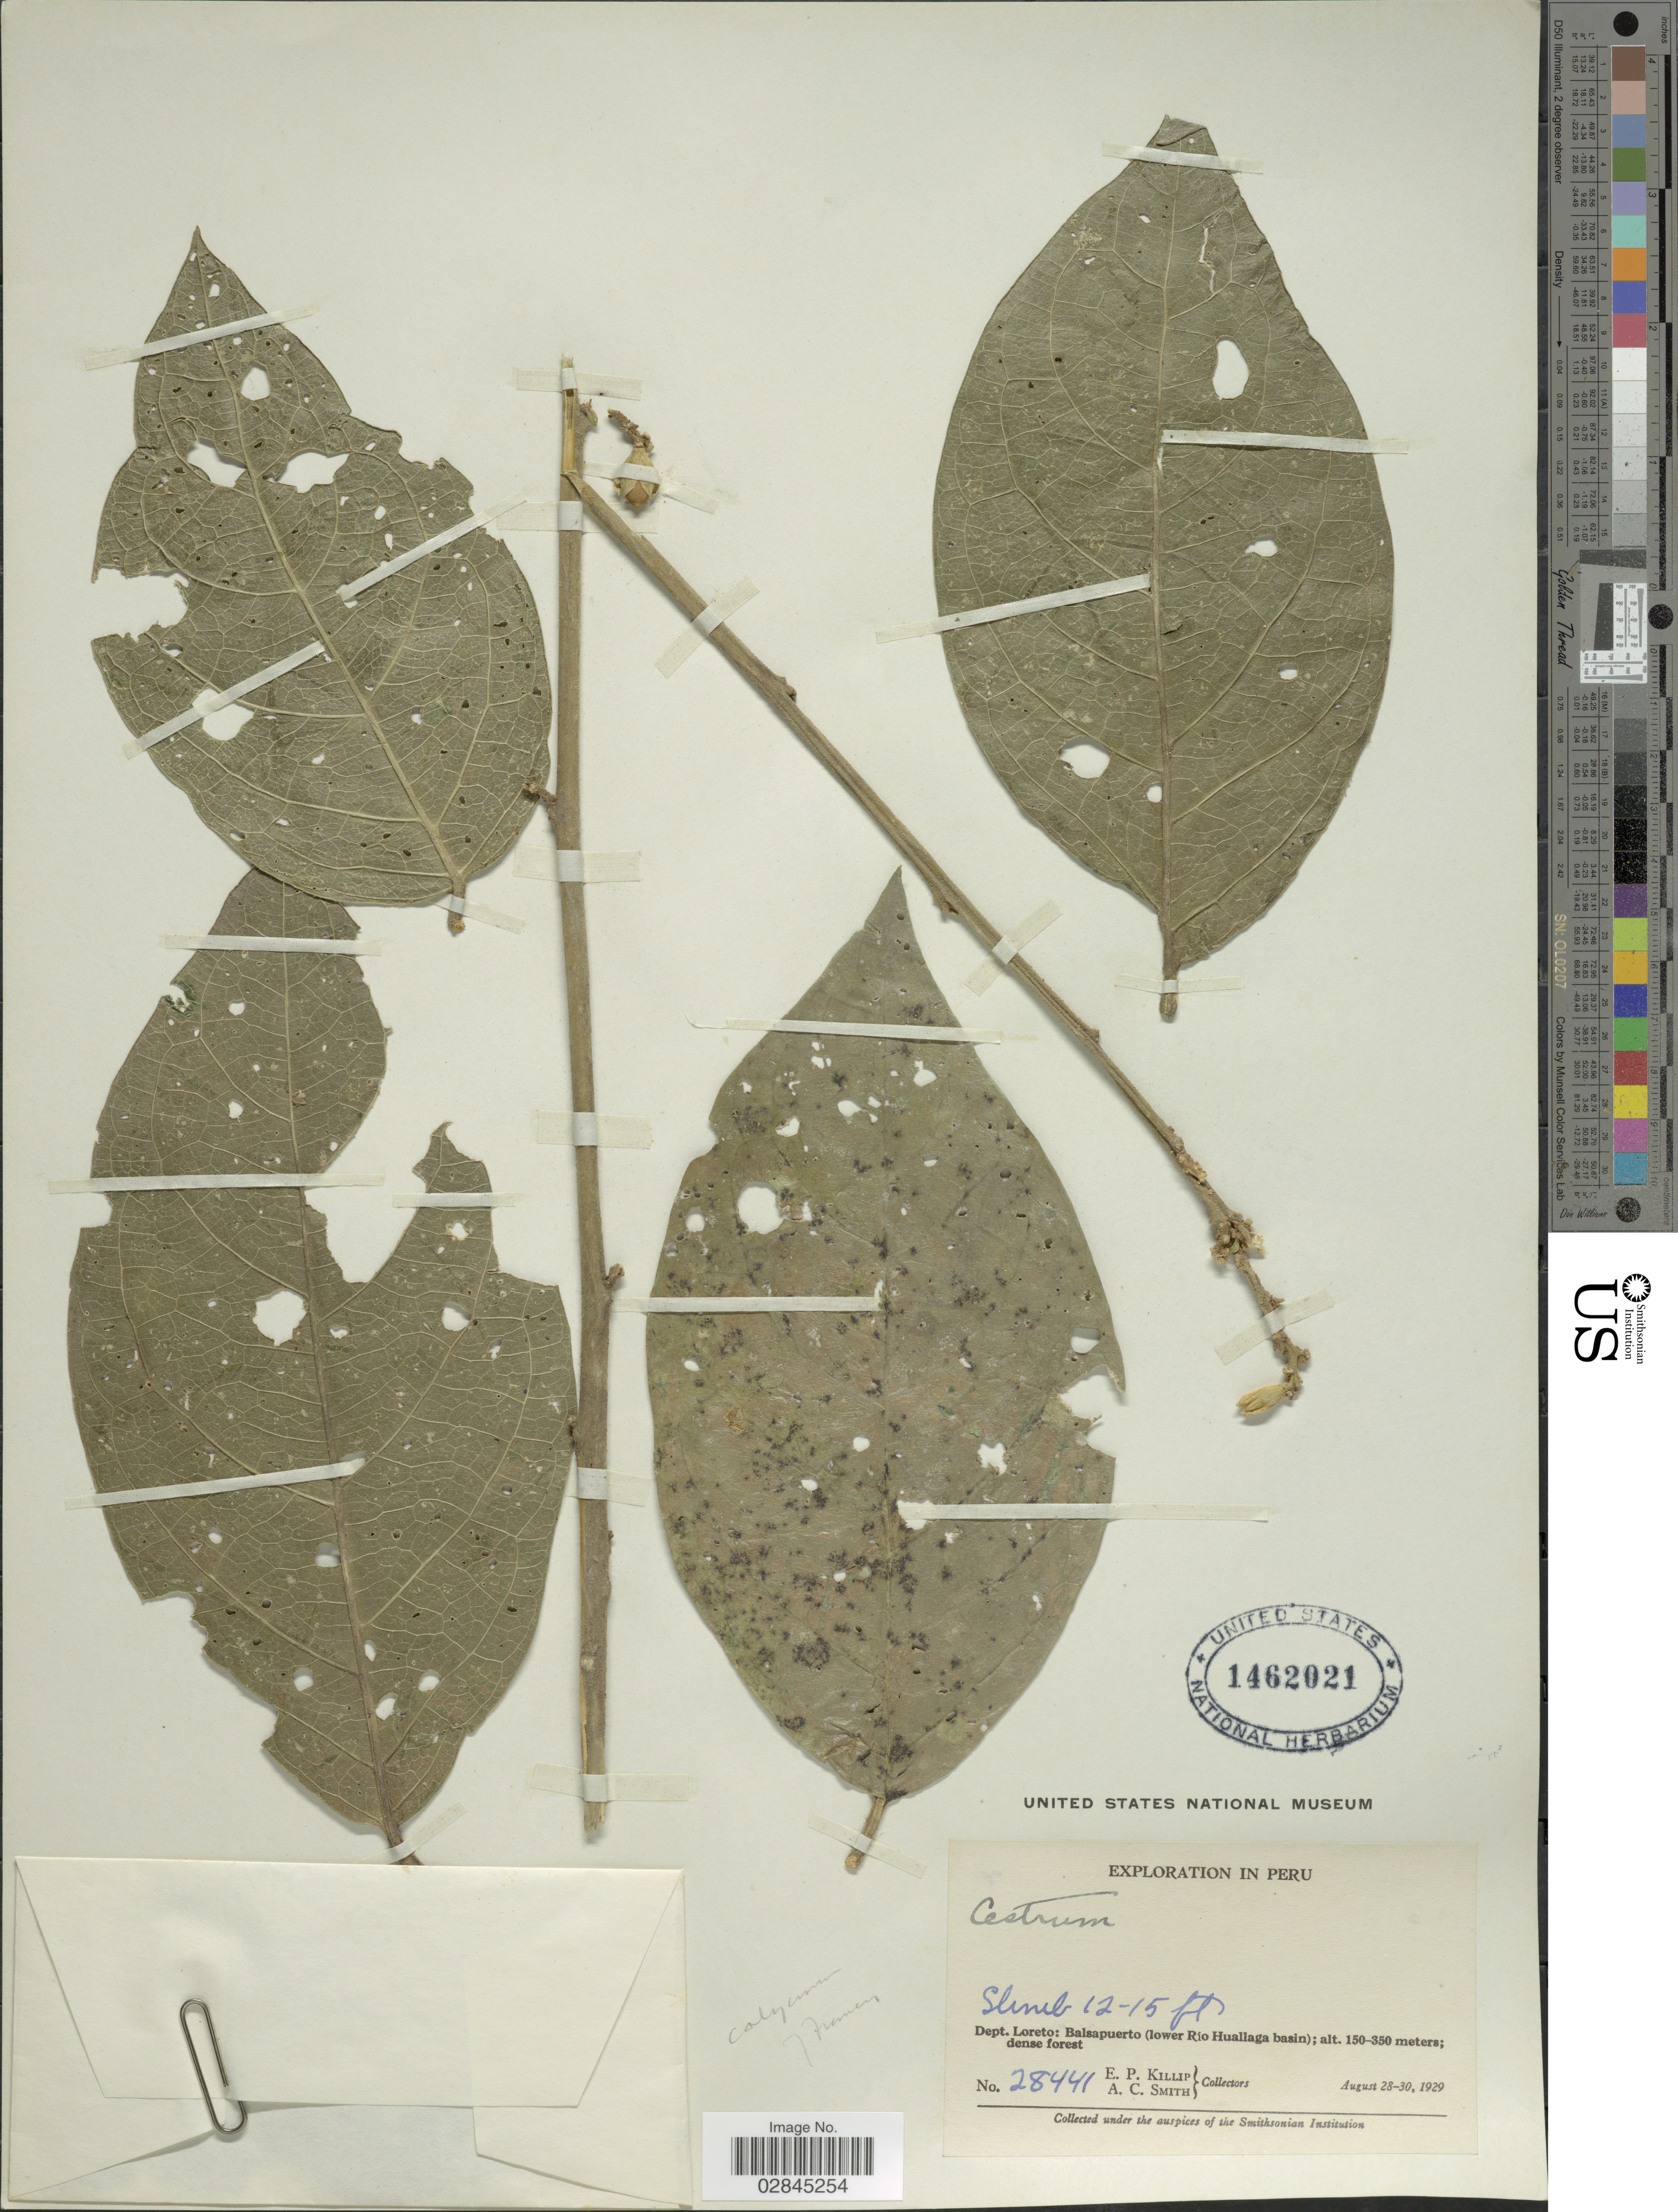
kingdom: Plantae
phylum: Tracheophyta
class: Magnoliopsida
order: Solanales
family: Solanaceae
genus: Cestrum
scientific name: Cestrum strigillatum var. calycinum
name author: Ruiz & Pav.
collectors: E. P. Killip & A. C. Smith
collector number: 28441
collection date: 1929-08-28/1929-08-30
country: Peru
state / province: Loreto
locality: Dept. Loreto: Balsapuerto (lower Rio Huallaga basin).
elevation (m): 150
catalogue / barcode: US 1462021